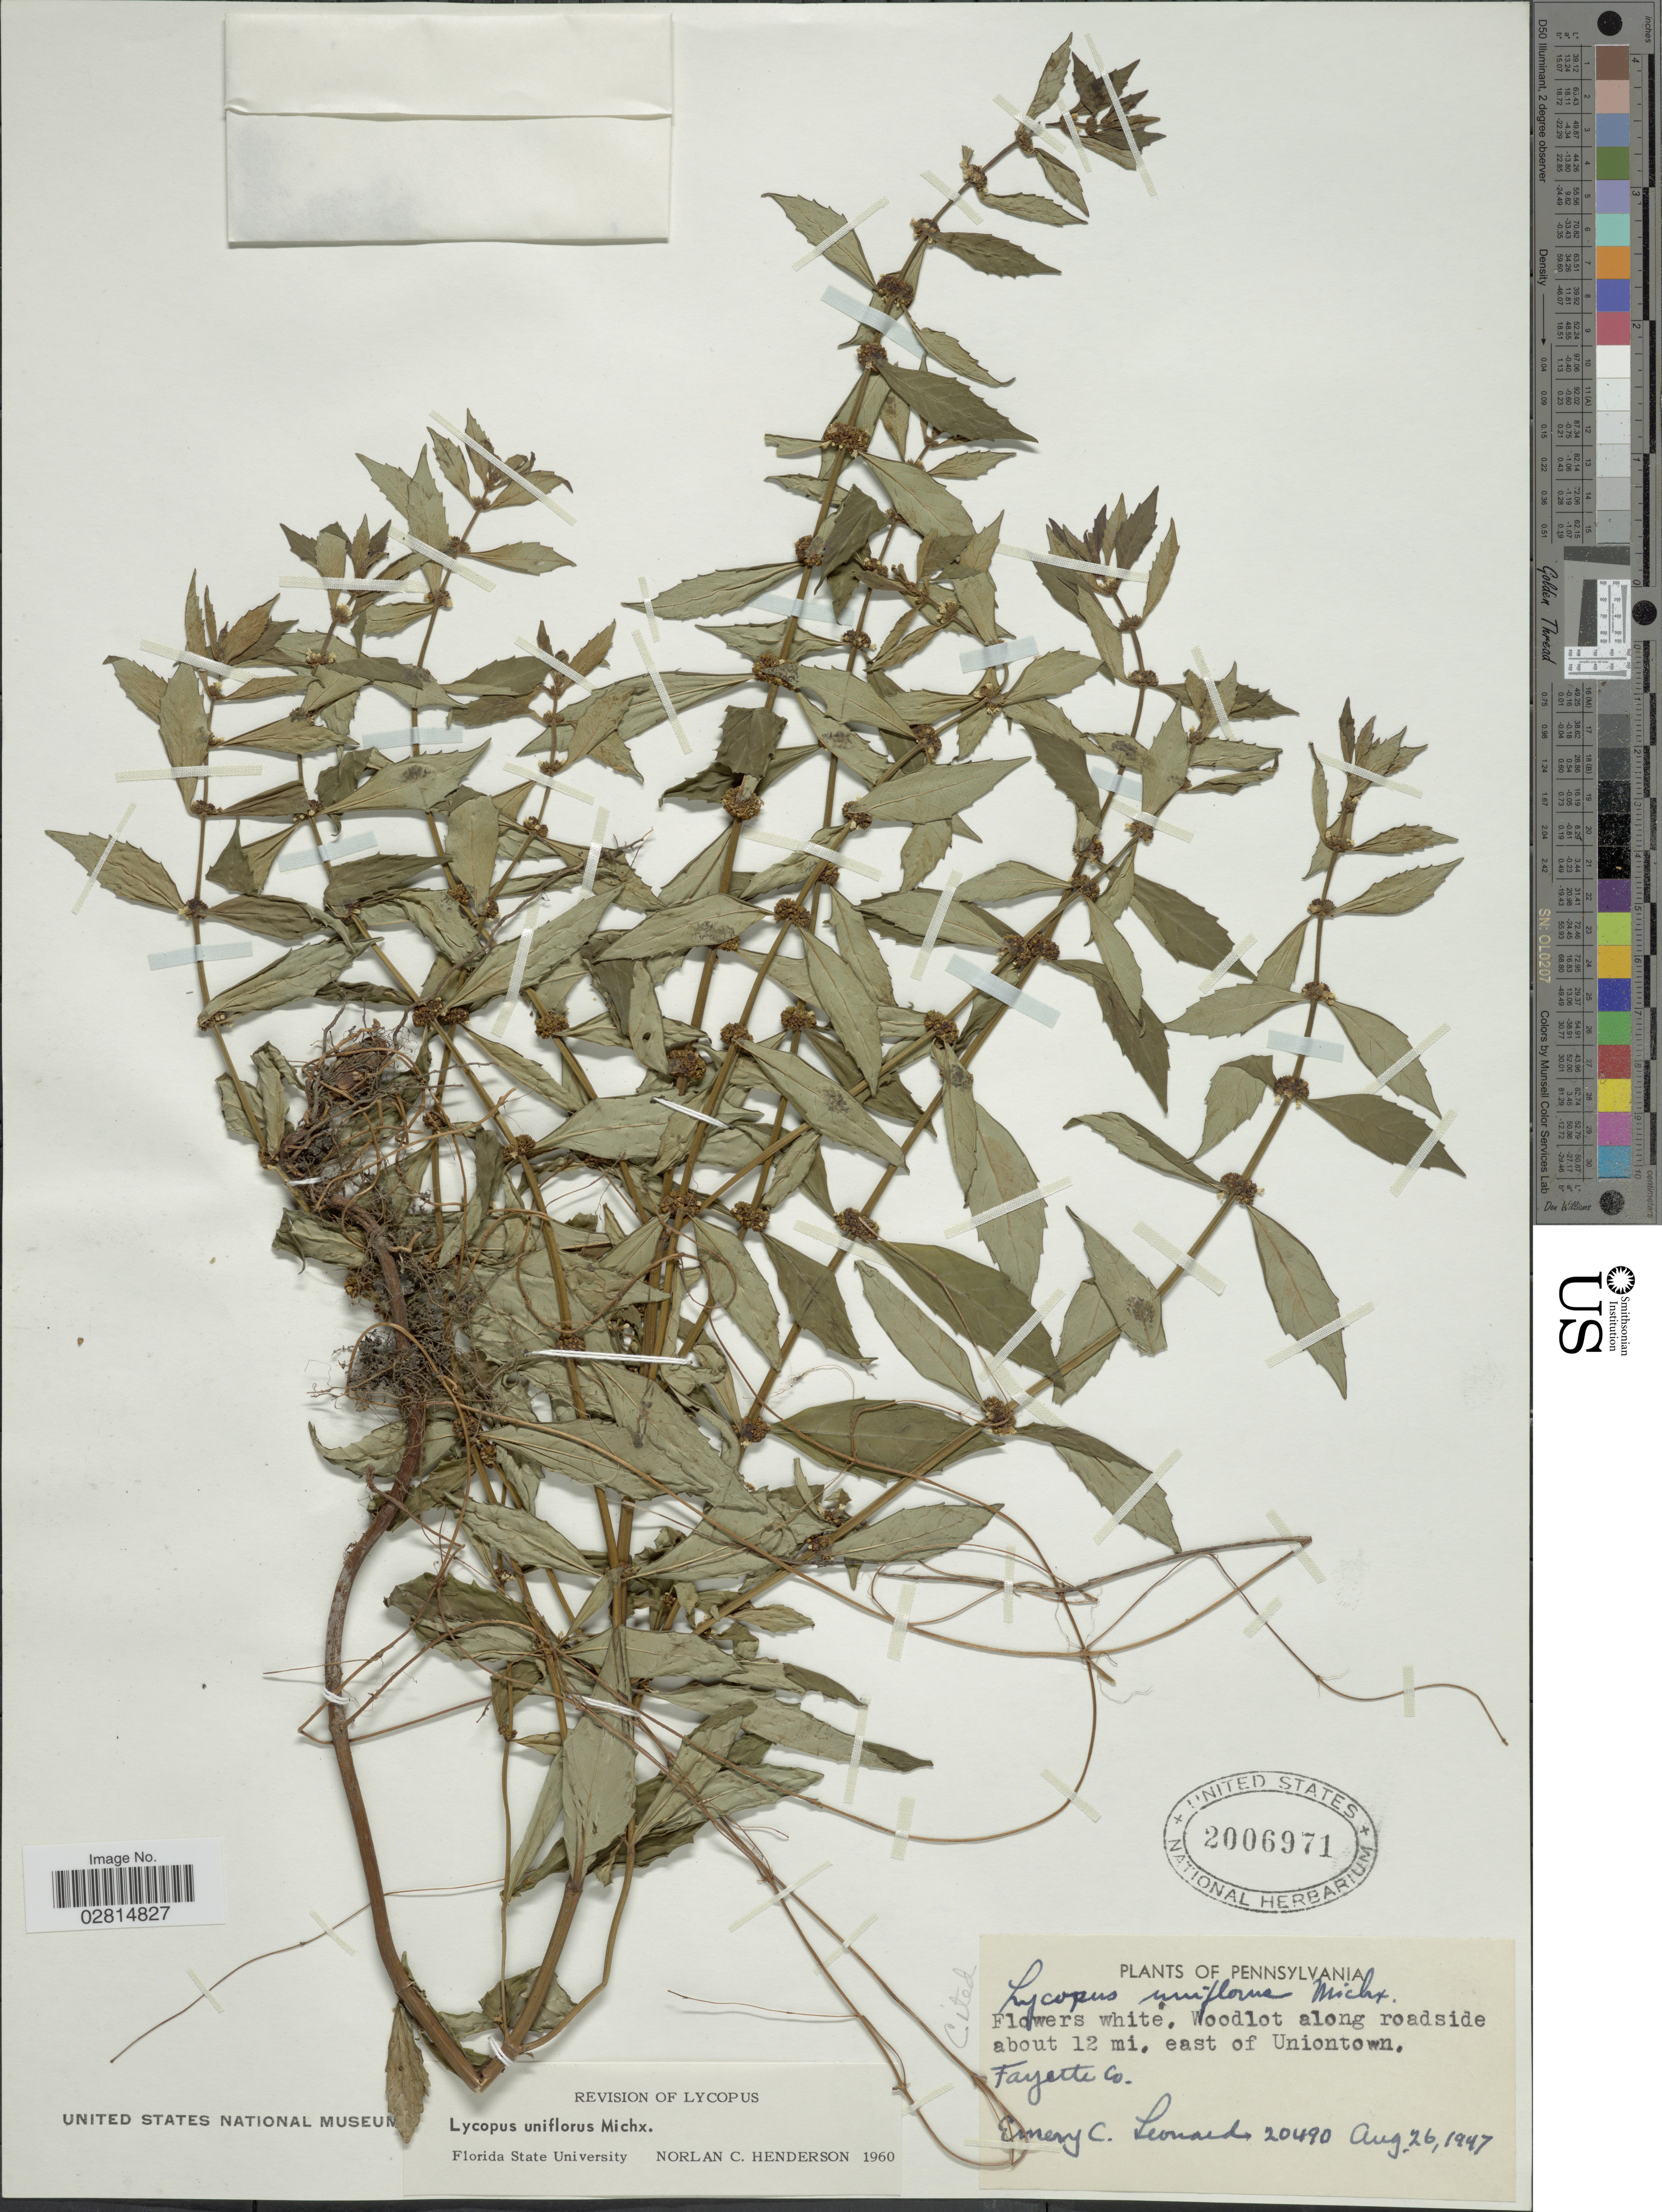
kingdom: Plantae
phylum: Tracheophyta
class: Magnoliopsida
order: Lamiales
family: Lamiaceae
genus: Lycopus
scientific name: Lycopus uniflorus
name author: Michx.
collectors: E. C. Leonard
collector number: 20490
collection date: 1947-08-26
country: United States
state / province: Pennsylvania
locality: Woodlot along roadside about 12 mi. east of Uniontown, Fayette Co.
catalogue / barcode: US 2006971